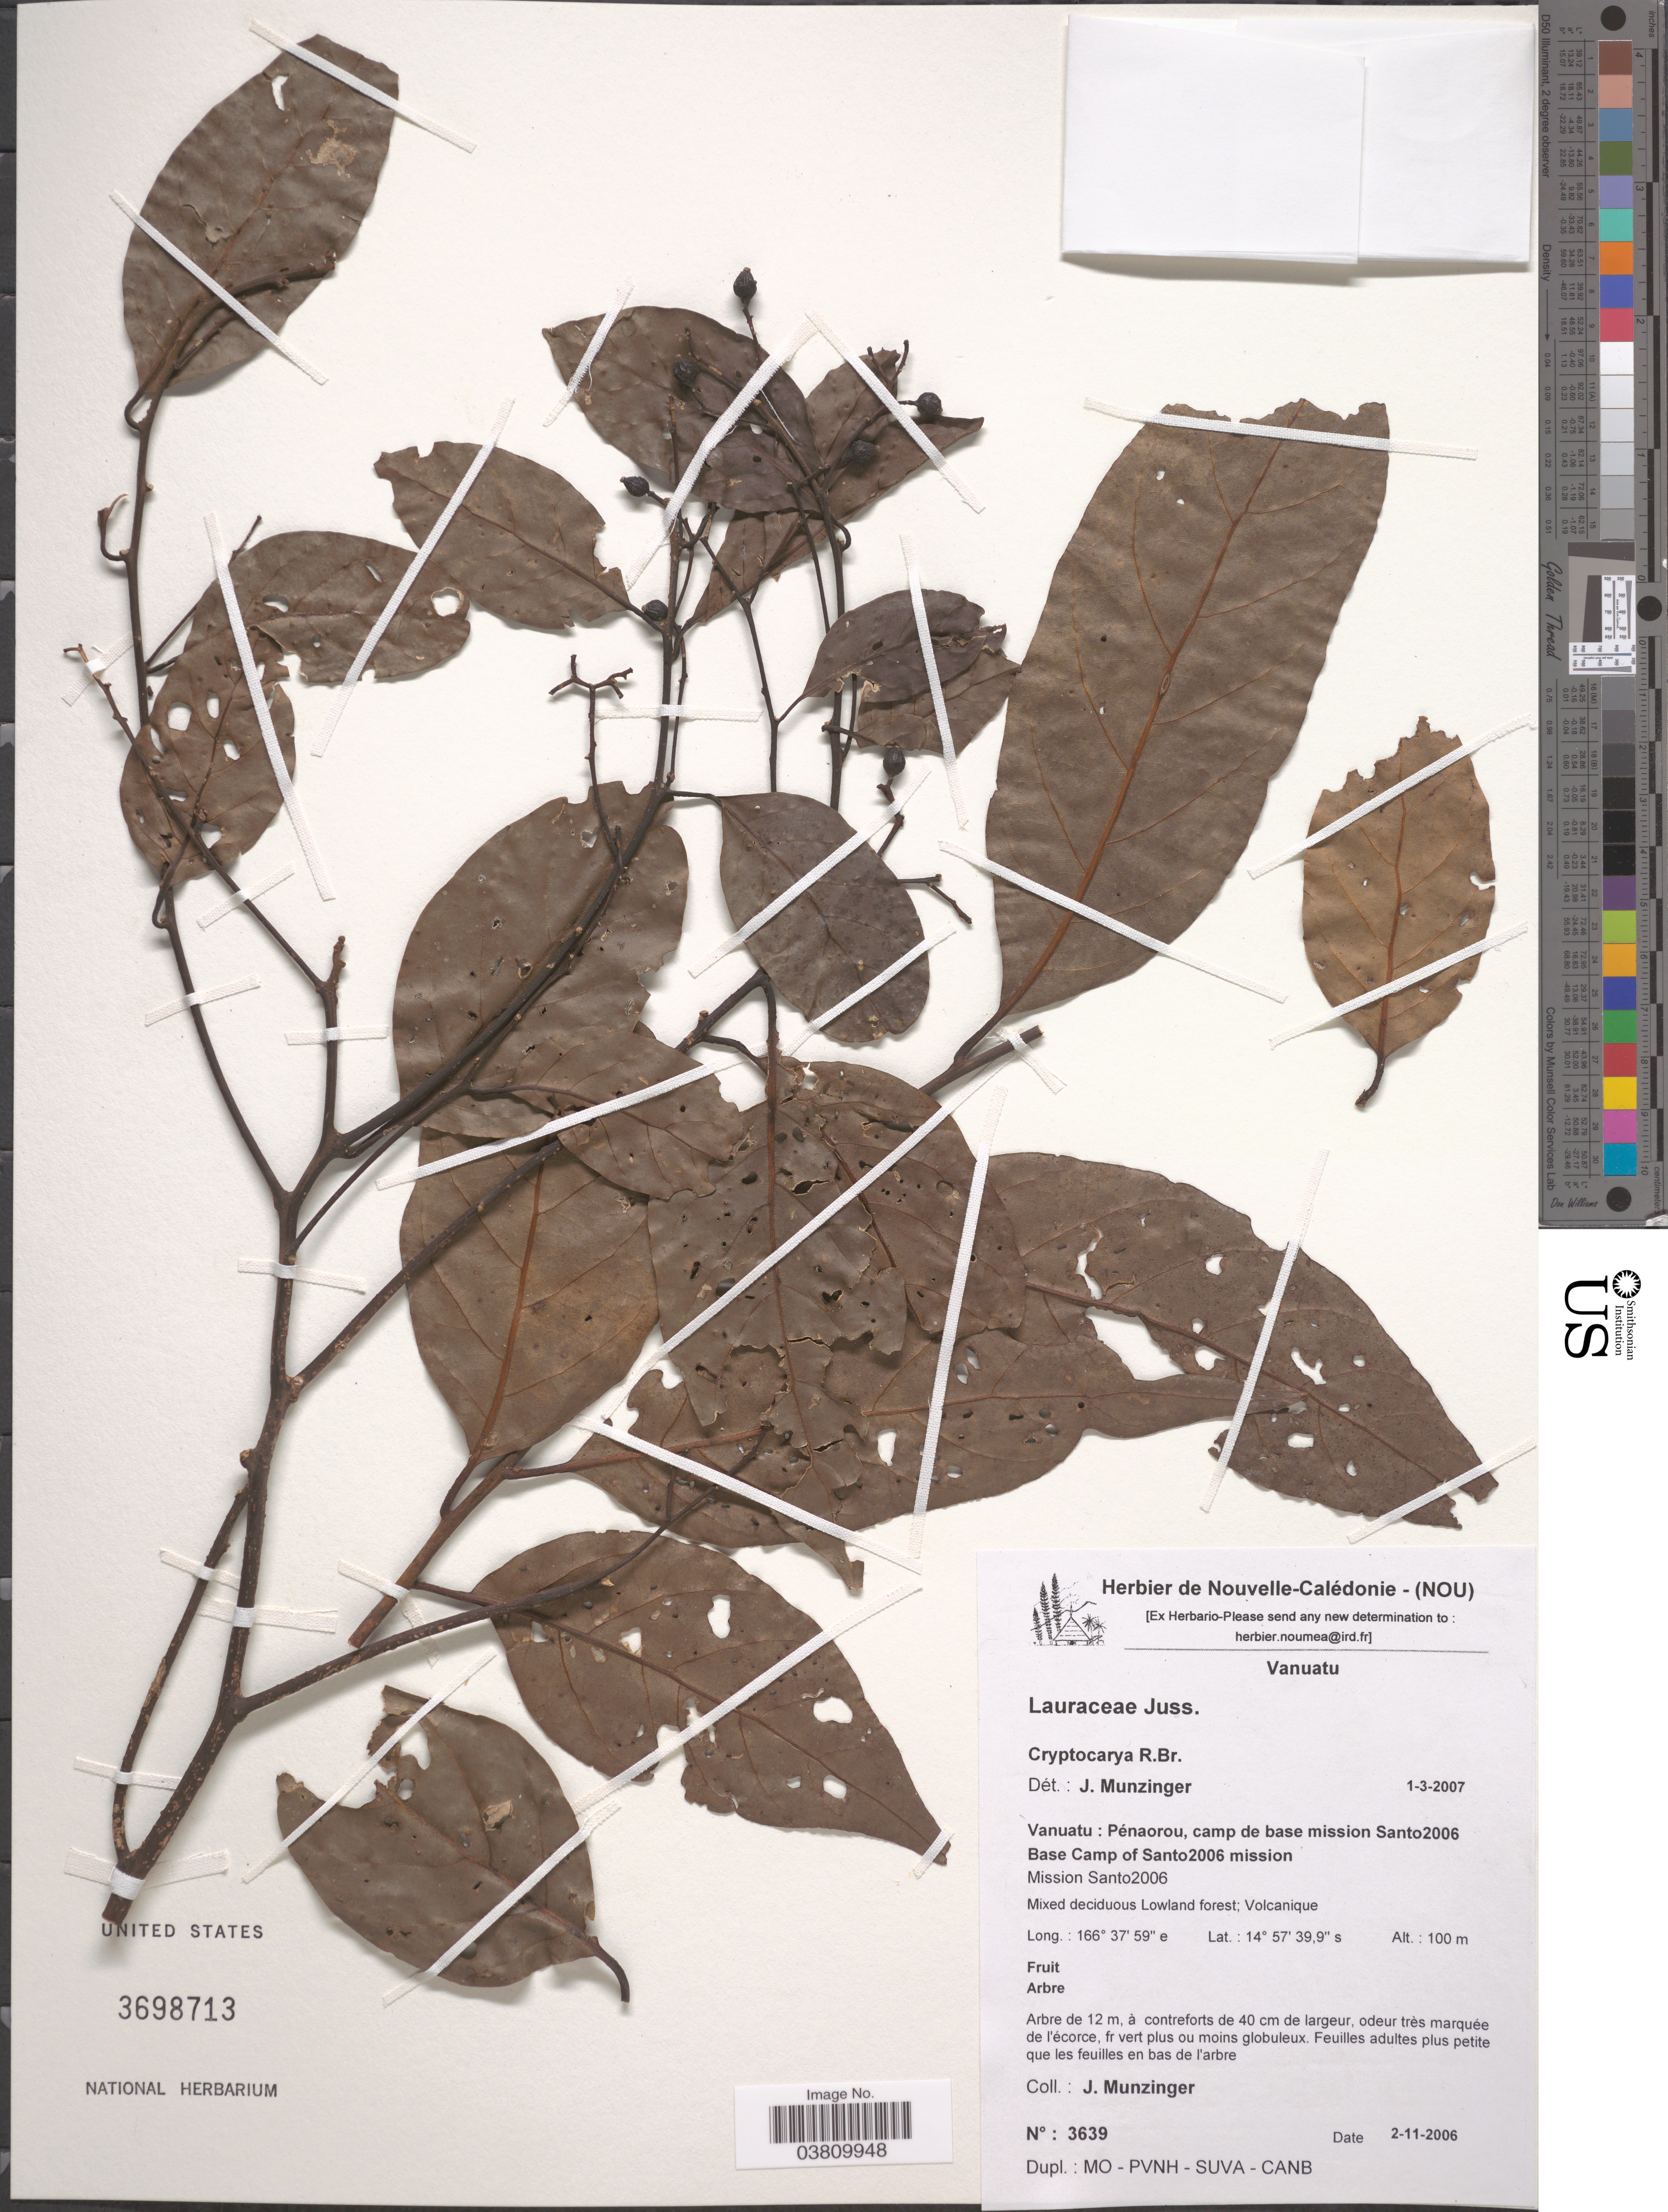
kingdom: Plantae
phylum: Tracheophyta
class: Magnoliopsida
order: Laurales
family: Lauraceae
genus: Cryptocarya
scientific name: Cryptocarya sp.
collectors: J. K. Munzinger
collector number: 3639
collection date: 2006-11-02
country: Vanuatu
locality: Pénaorou, camp de base mission Santo2006 Base Camp of Santo2006 mission. Mission Santo2006.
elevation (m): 100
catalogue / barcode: US 3698713